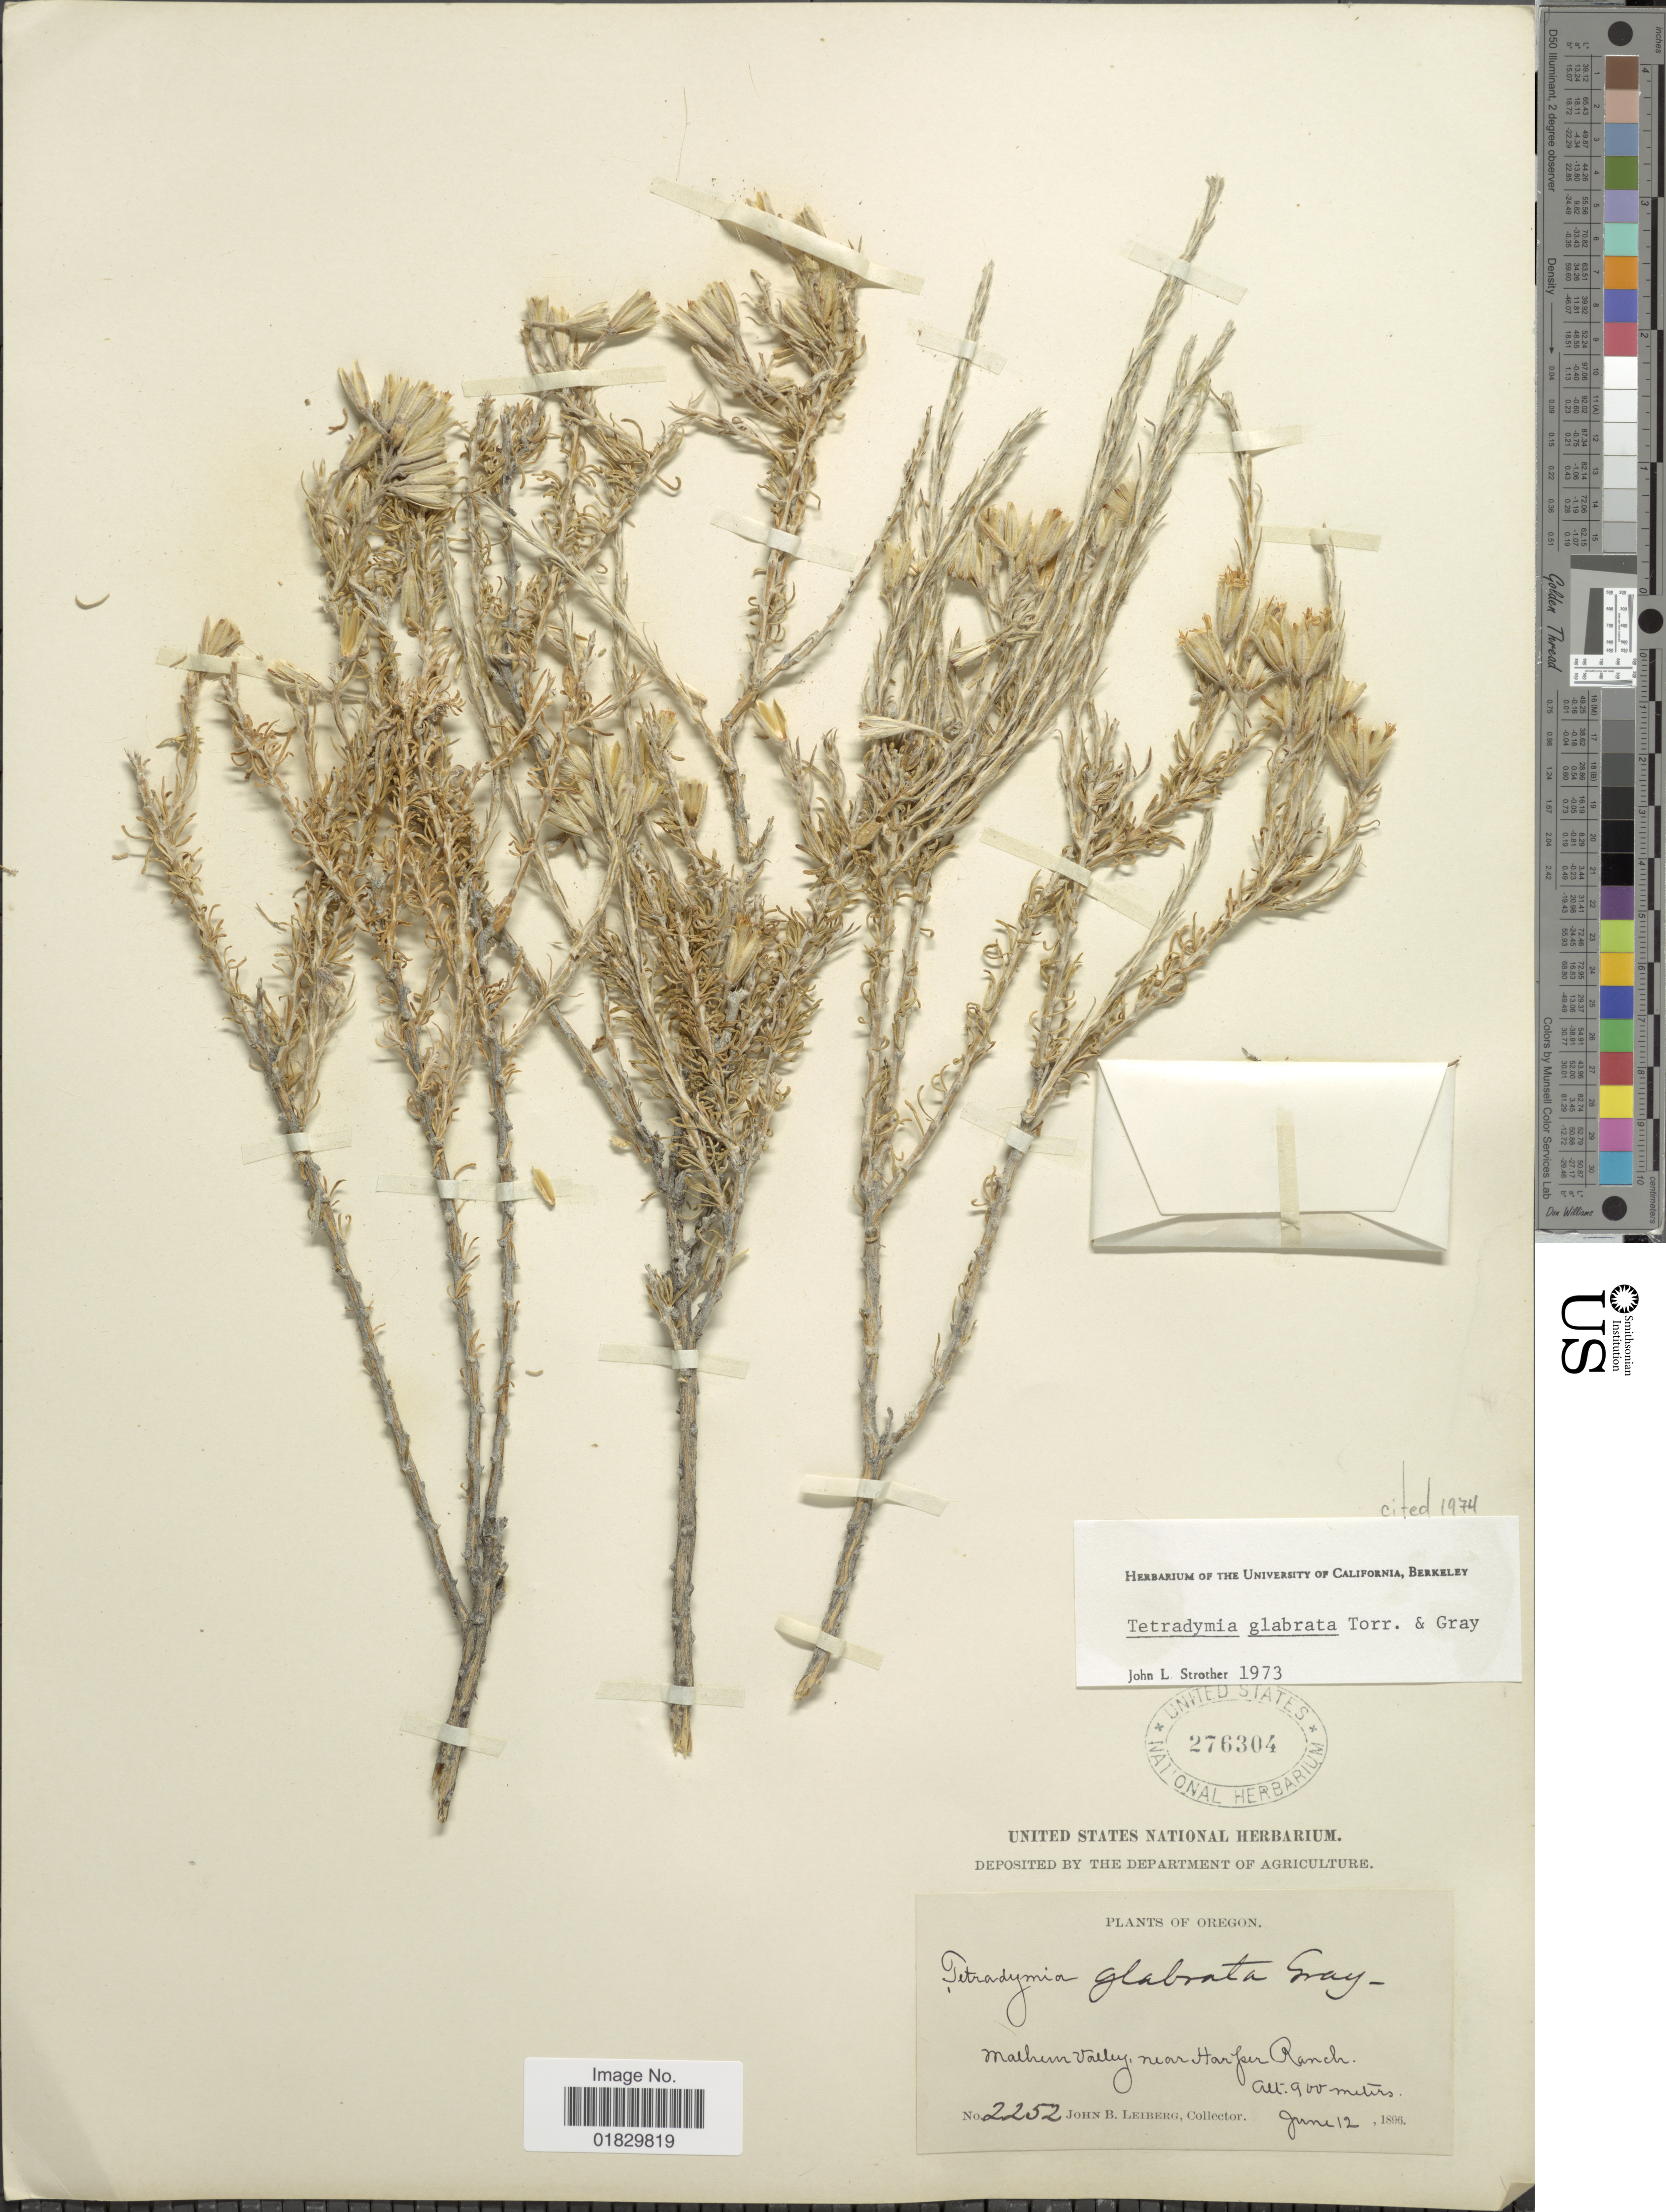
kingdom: Plantae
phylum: Tracheophyta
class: Magnoliopsida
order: Asterales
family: Asteraceae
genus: Tetradymia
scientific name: Tetradymia glabrata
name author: Torr. & A. Gray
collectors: J. B. Leiberg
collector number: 2252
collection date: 1896-06-12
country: United States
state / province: Oregon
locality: Mathern Valley, near Harper Ranch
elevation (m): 900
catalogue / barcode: US 276304